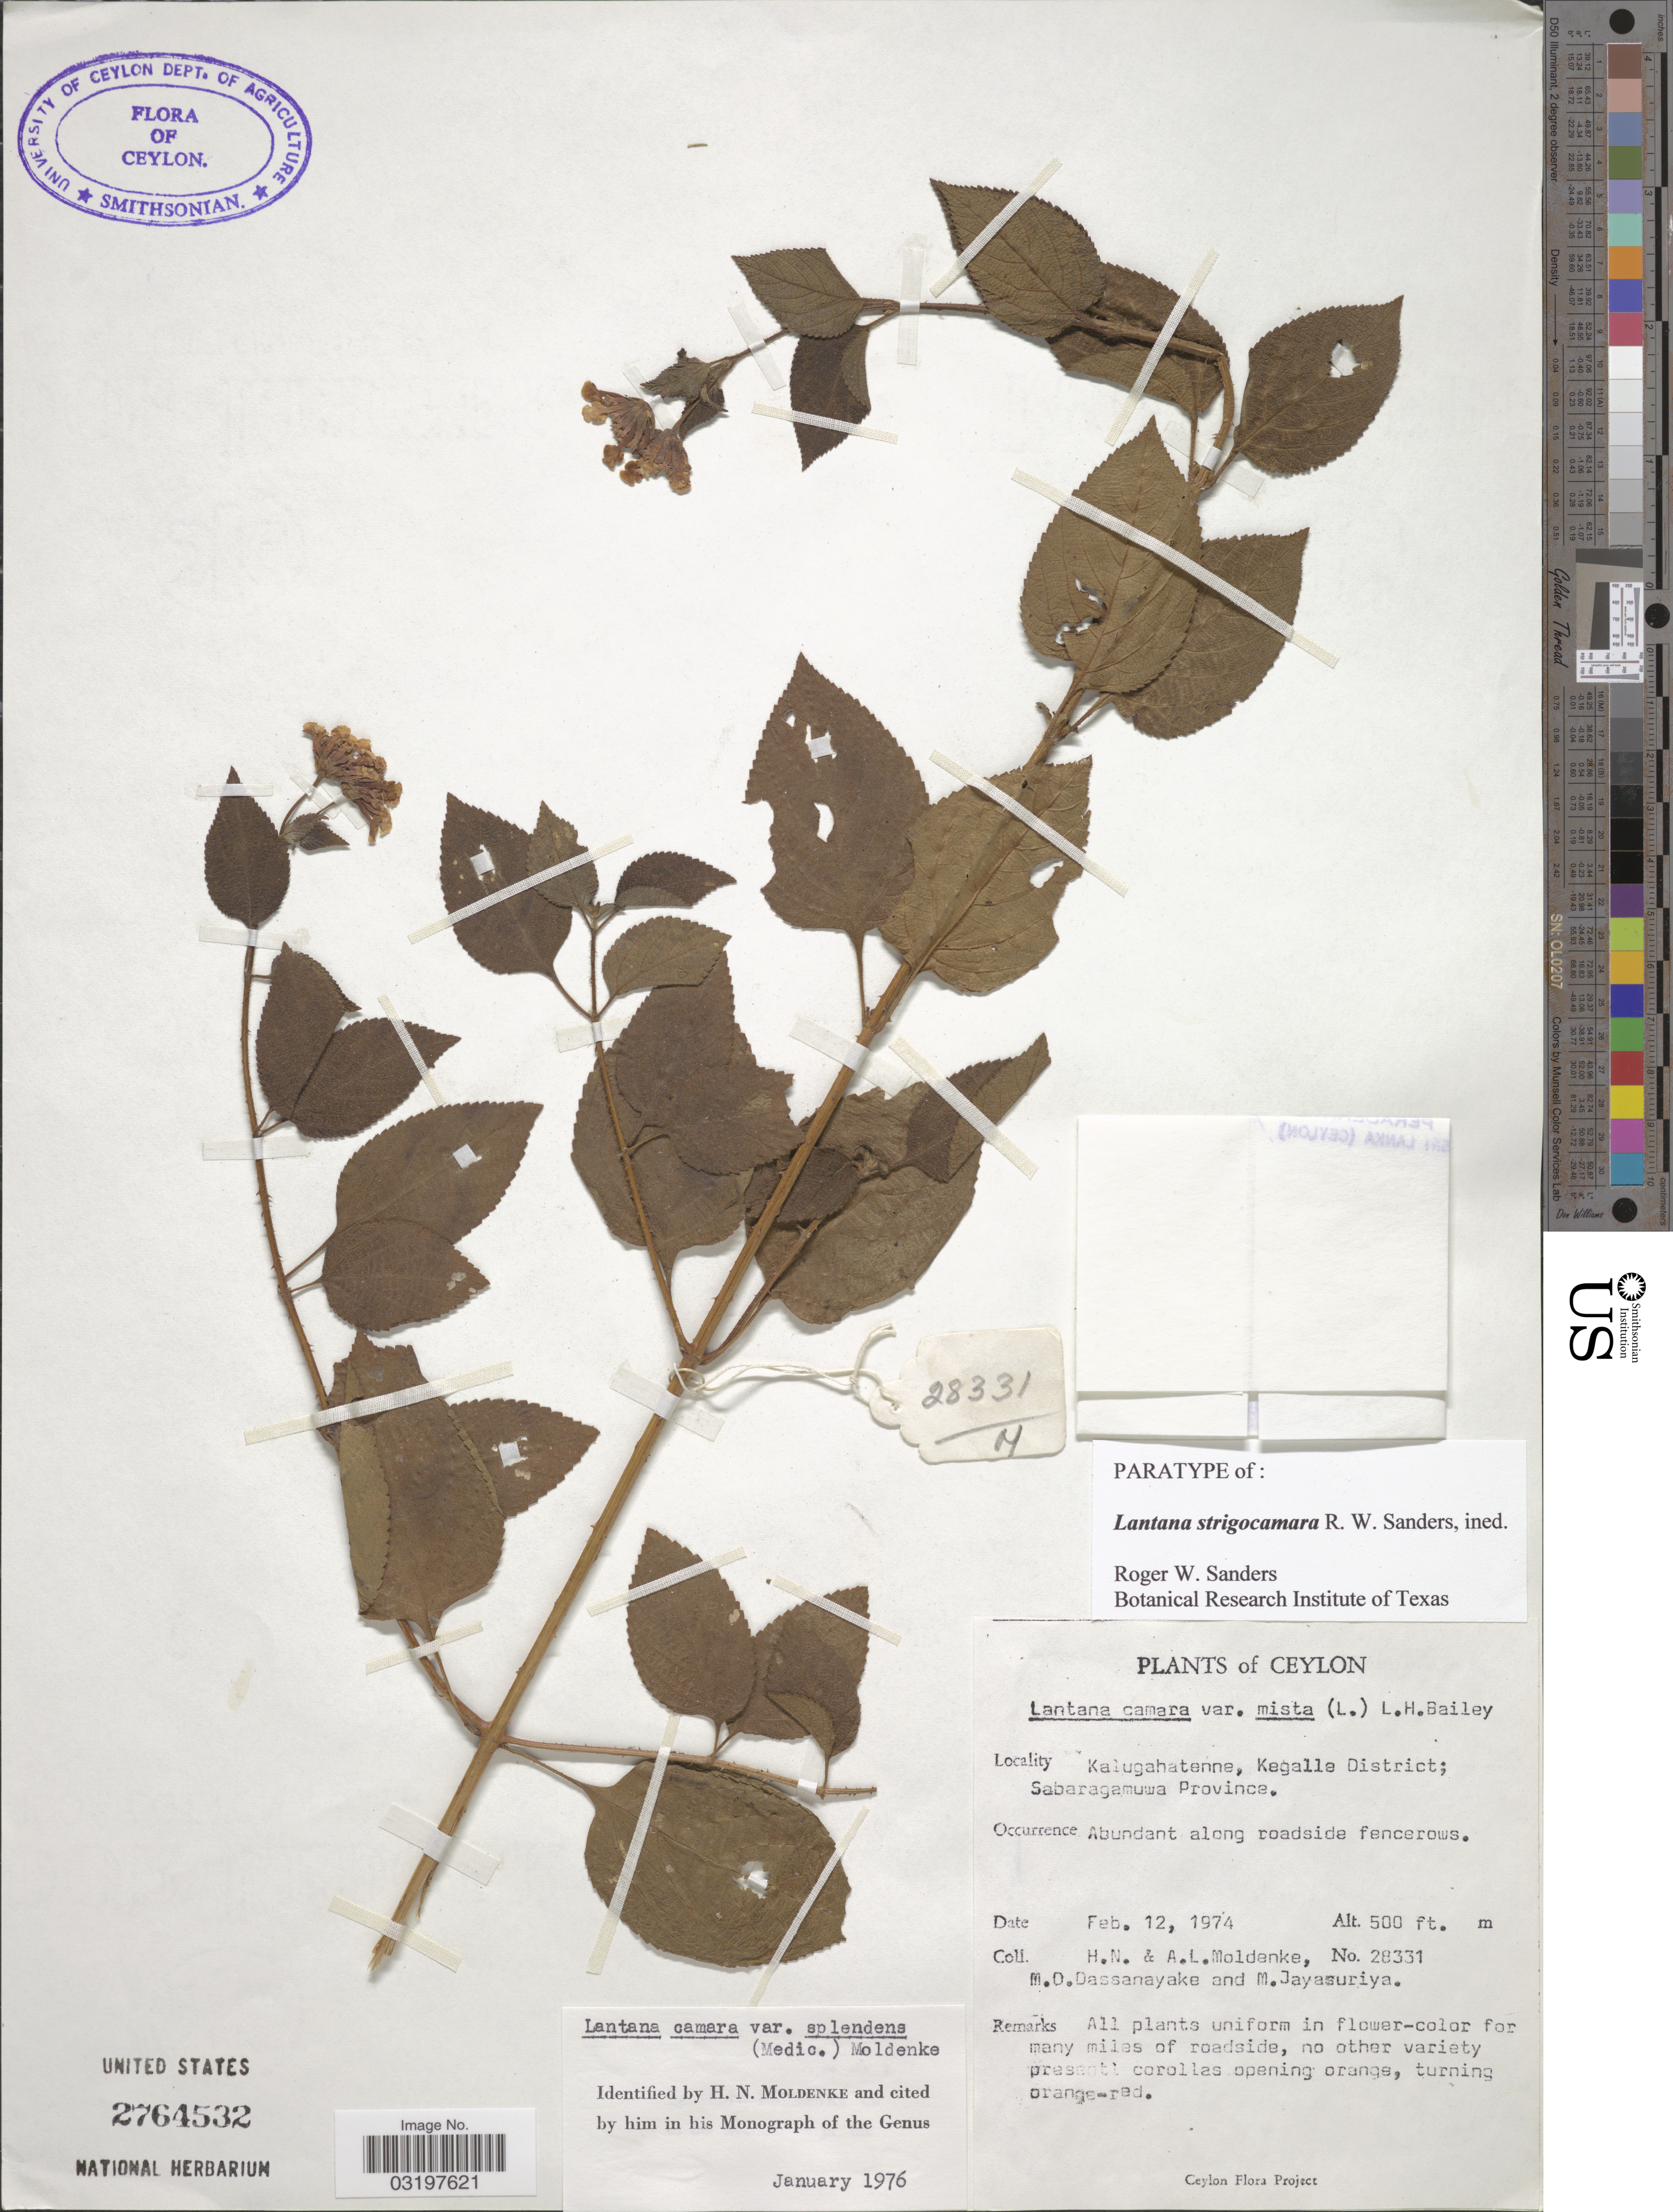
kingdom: Plantae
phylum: Tracheophyta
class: Magnoliopsida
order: Lamiales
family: Verbenaceae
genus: Lantana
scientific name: Lantana strigocamara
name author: R. W. Sanders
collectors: H. N. Moldenke, A. L. Moldenke, M. D. Dassanayake & M. Jayasuriya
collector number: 28331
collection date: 1974-02-12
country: Sri Lanka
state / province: Sabaragamuwa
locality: Ceylon. Kalugahatenne, Kegalle District.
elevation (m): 152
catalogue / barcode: US 2764532